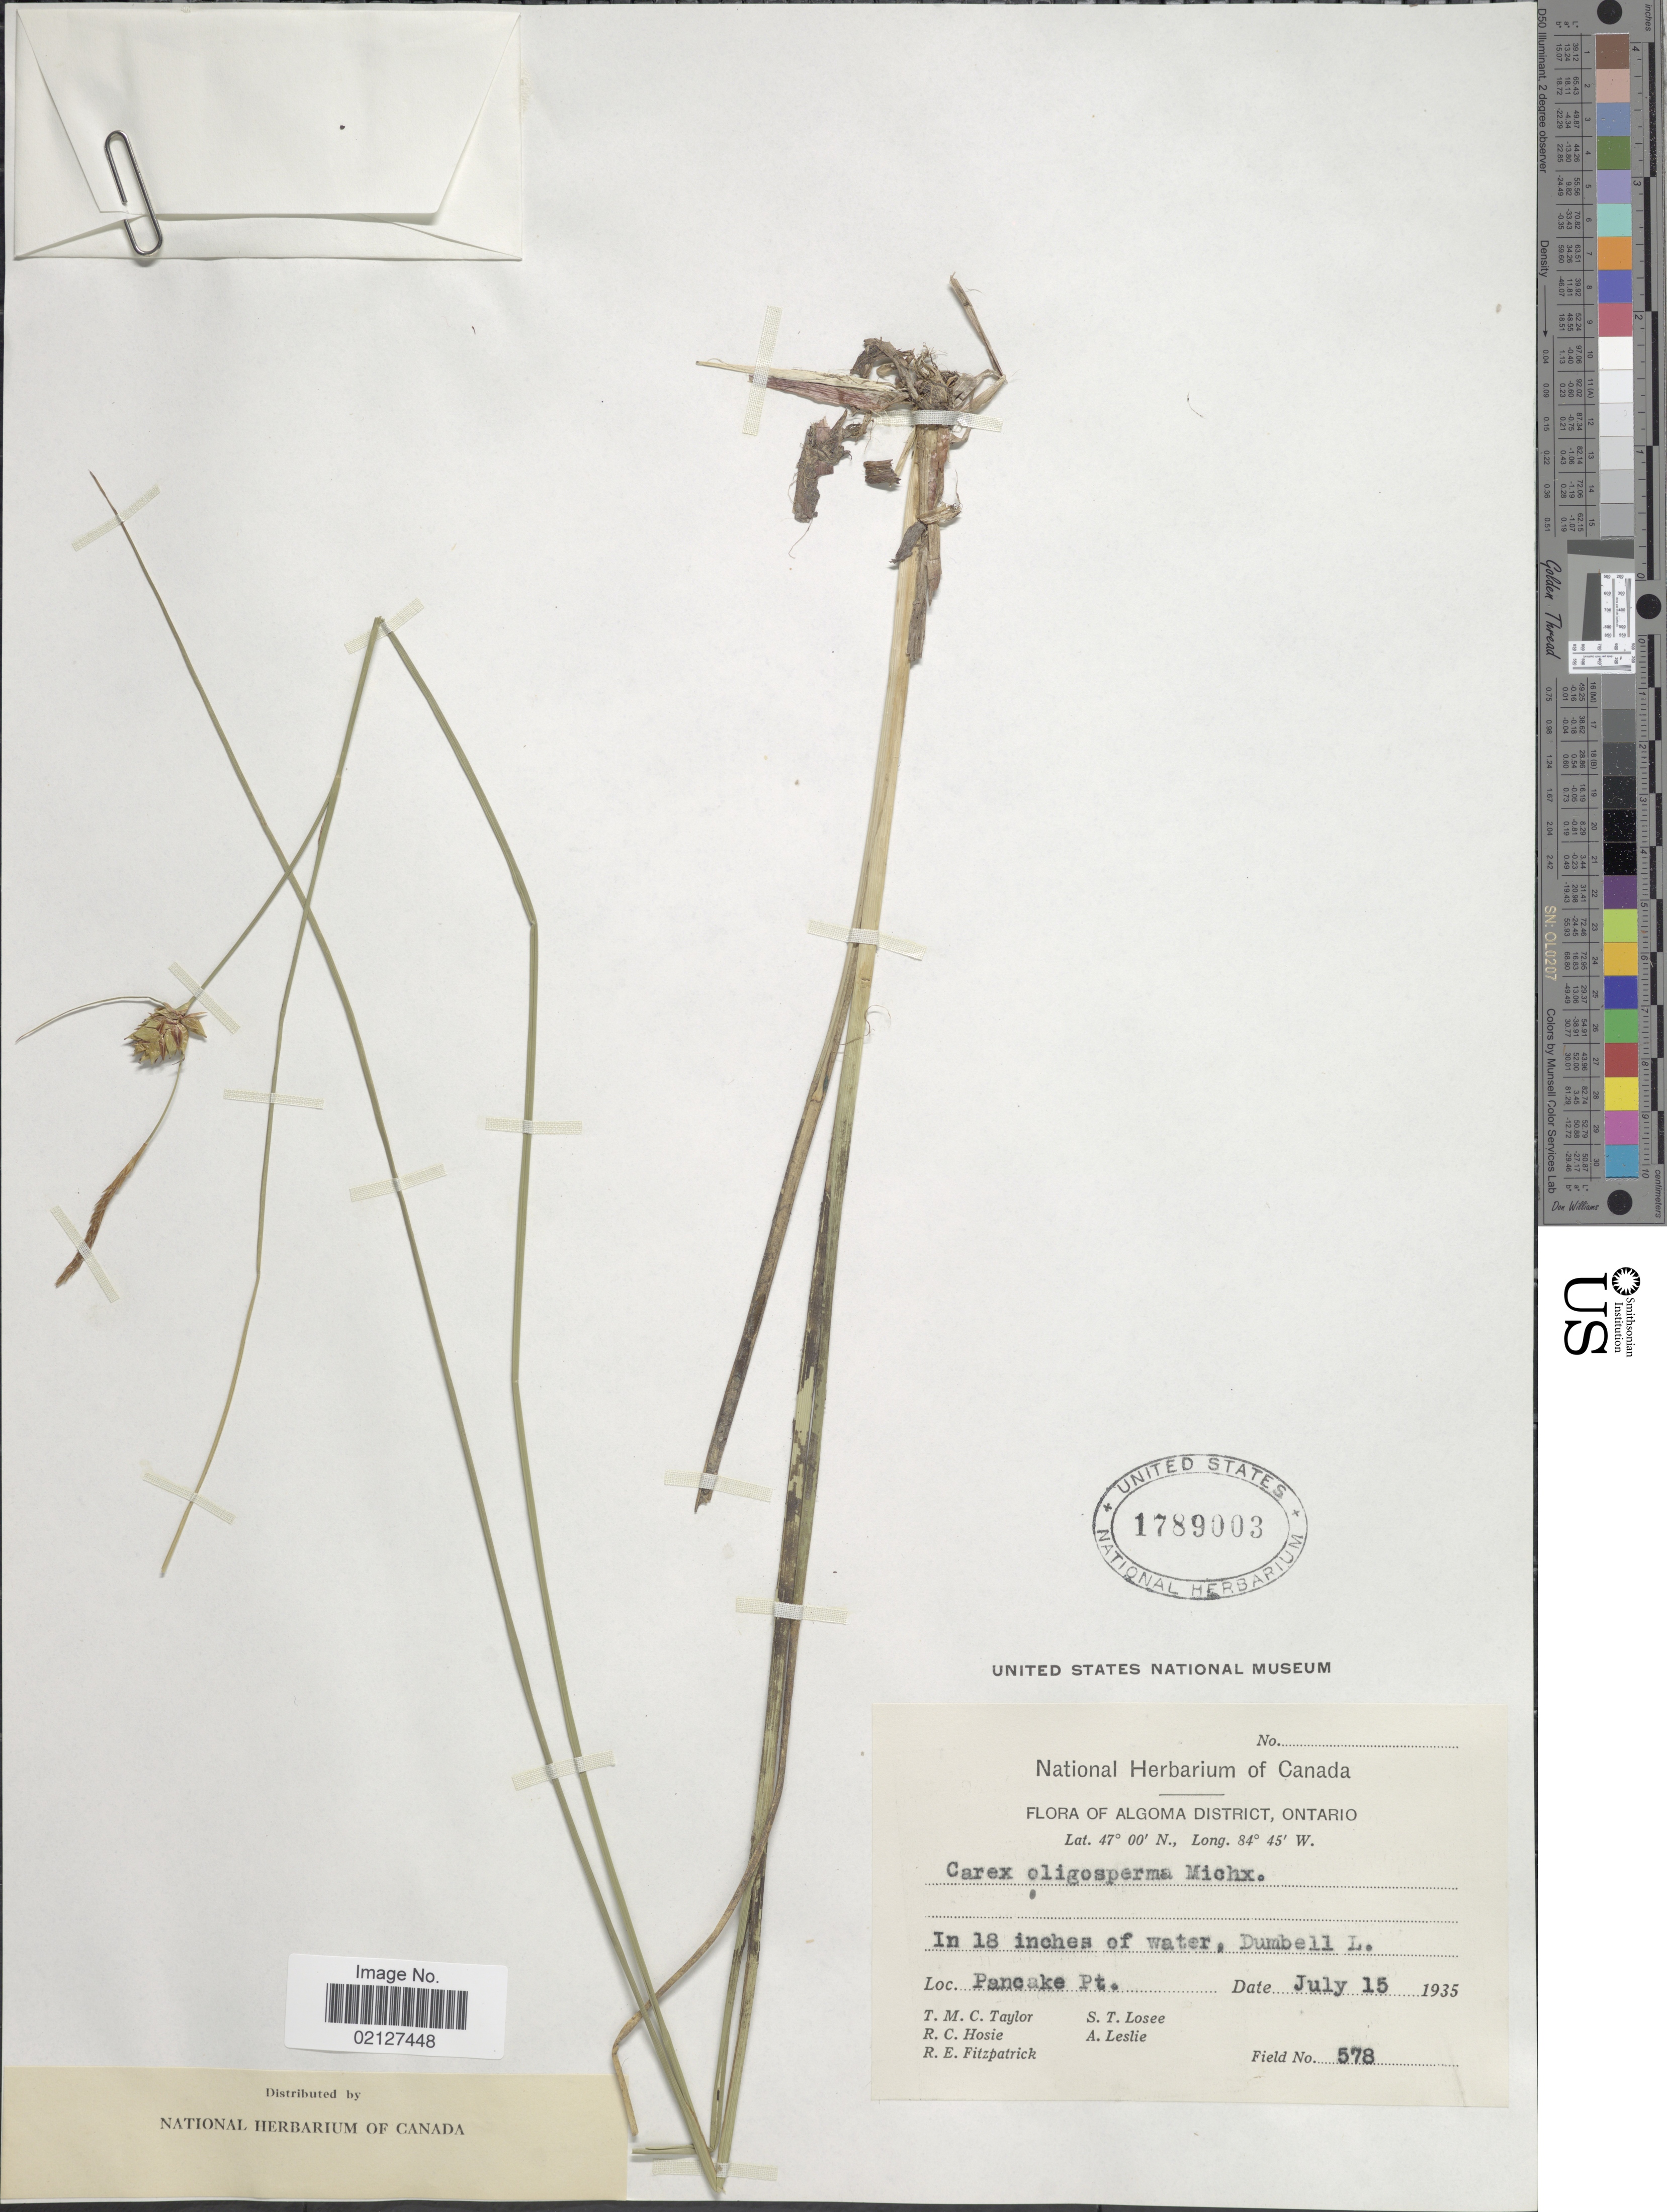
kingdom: Plantae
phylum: Tracheophyta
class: Liliopsida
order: Poales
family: Cyperaceae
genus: Carex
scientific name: Carex oligosperma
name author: Michx.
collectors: T. M. C. Taylor, R. Hosie, R. Fitzpatrick, S. Losee & A. Leslie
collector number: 578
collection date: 1935-07-15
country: Canada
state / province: Ontario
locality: Algoma District, in 18 inches of water, Dumbell L., Pancake Pt.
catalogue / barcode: US 1789003